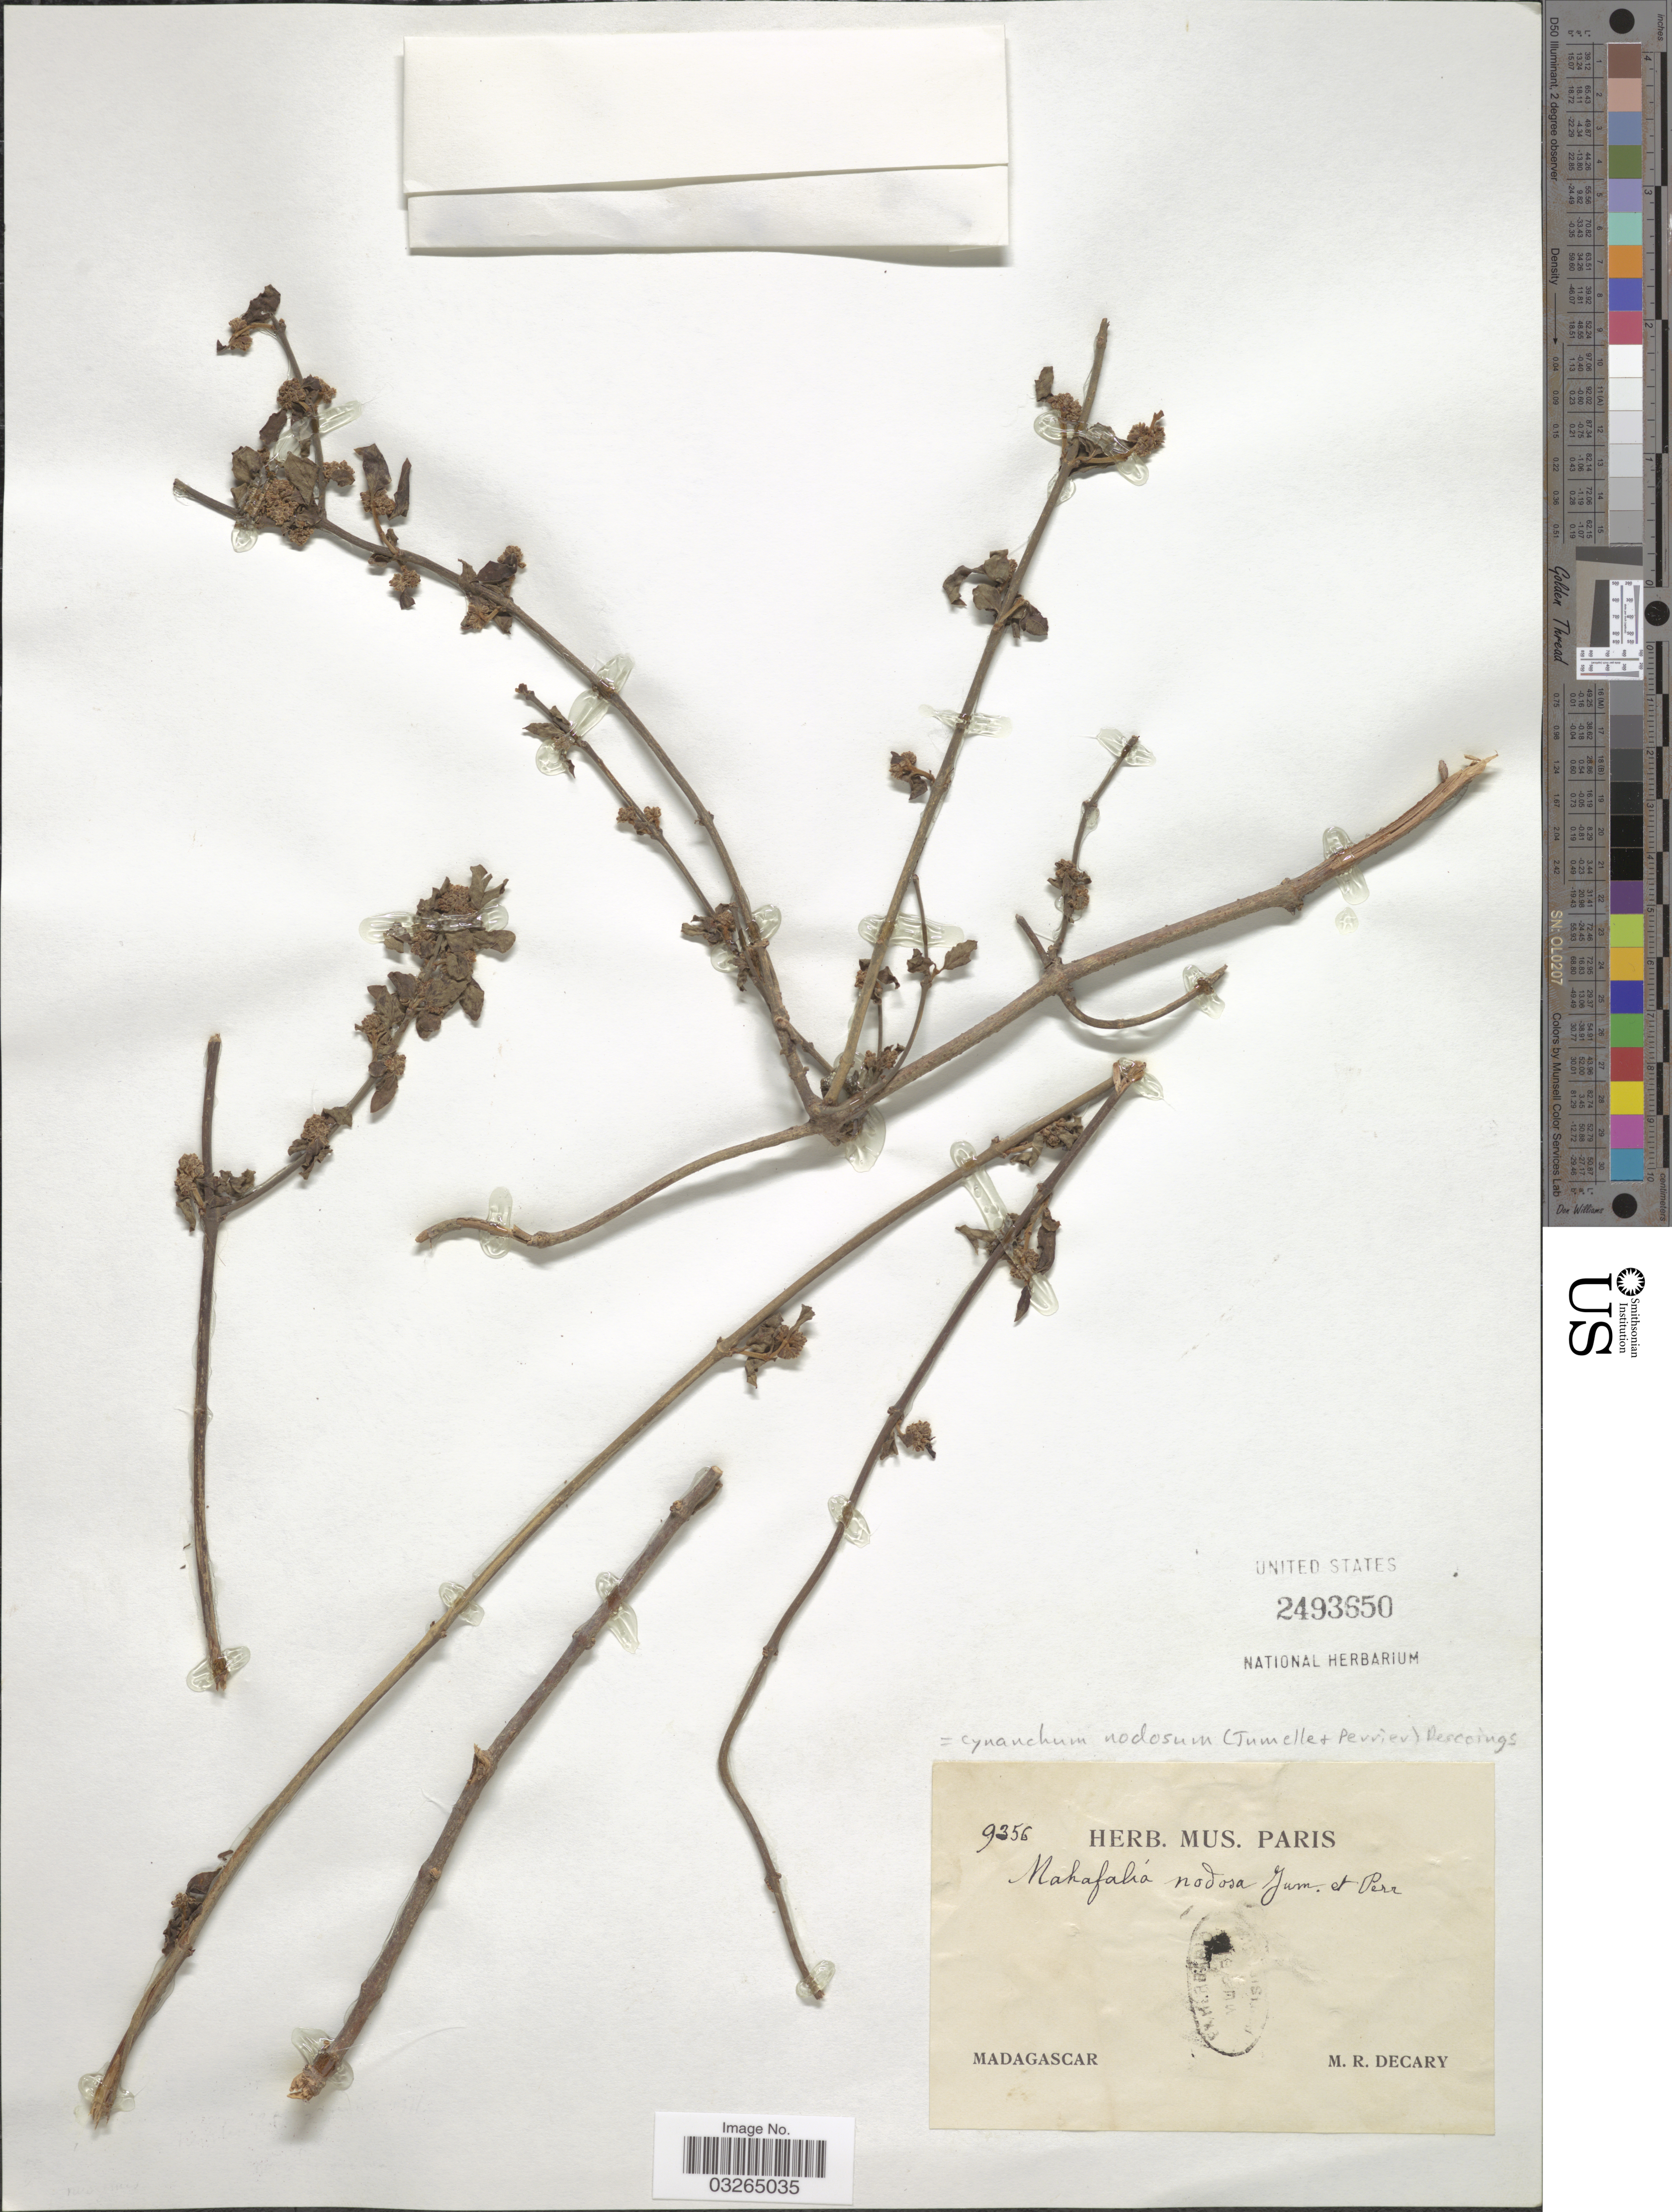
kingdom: Plantae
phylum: Tracheophyta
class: Magnoliopsida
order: Gentianales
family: Apocynaceae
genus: Cynanchum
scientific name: Cynanchum nodosum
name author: (Jum. & H. Perrier) Desc.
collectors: R. Decary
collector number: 9356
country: Madagascar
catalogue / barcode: US 2493650